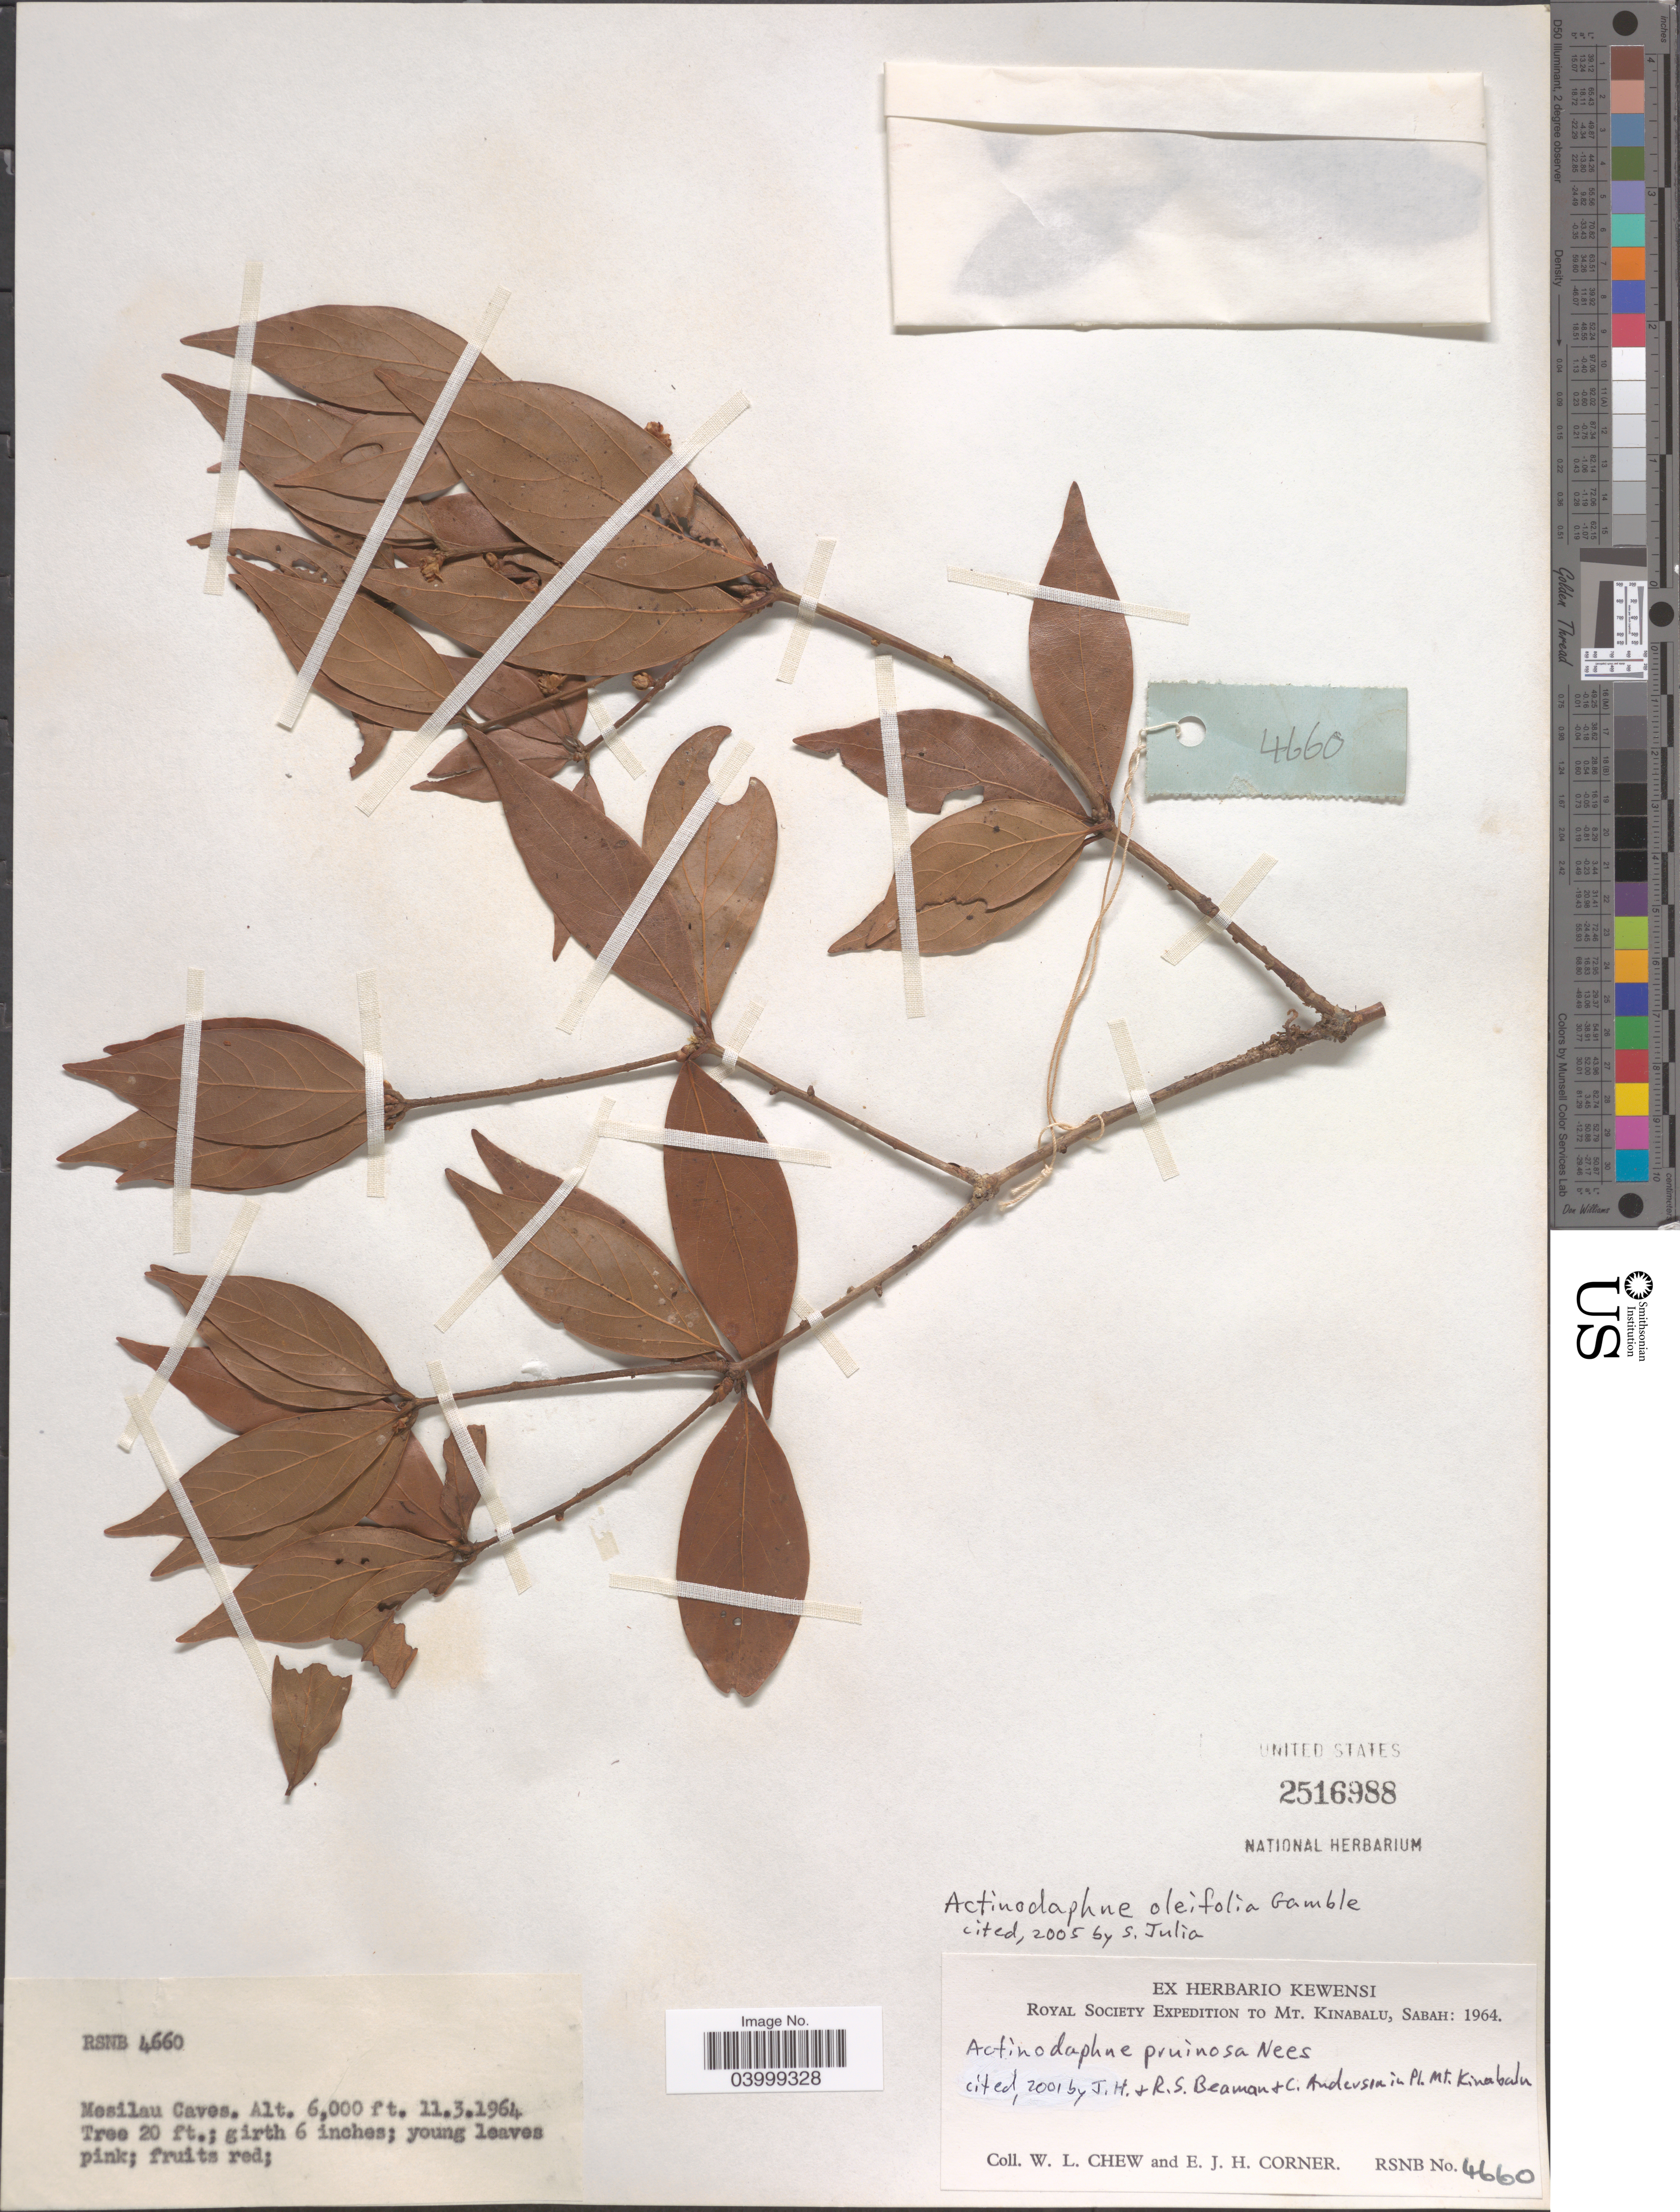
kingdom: Plantae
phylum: Tracheophyta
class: Magnoliopsida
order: Laurales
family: Lauraceae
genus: Actinodaphne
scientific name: Actinodaphne oleifolia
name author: Gamble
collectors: W. Chew & E. Corner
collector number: RSNB 4660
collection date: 1964-03-11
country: Malaysia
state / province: Sabah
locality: Mt. Kinabalu. Mesilau Caves.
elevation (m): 1829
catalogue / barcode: US 2516988